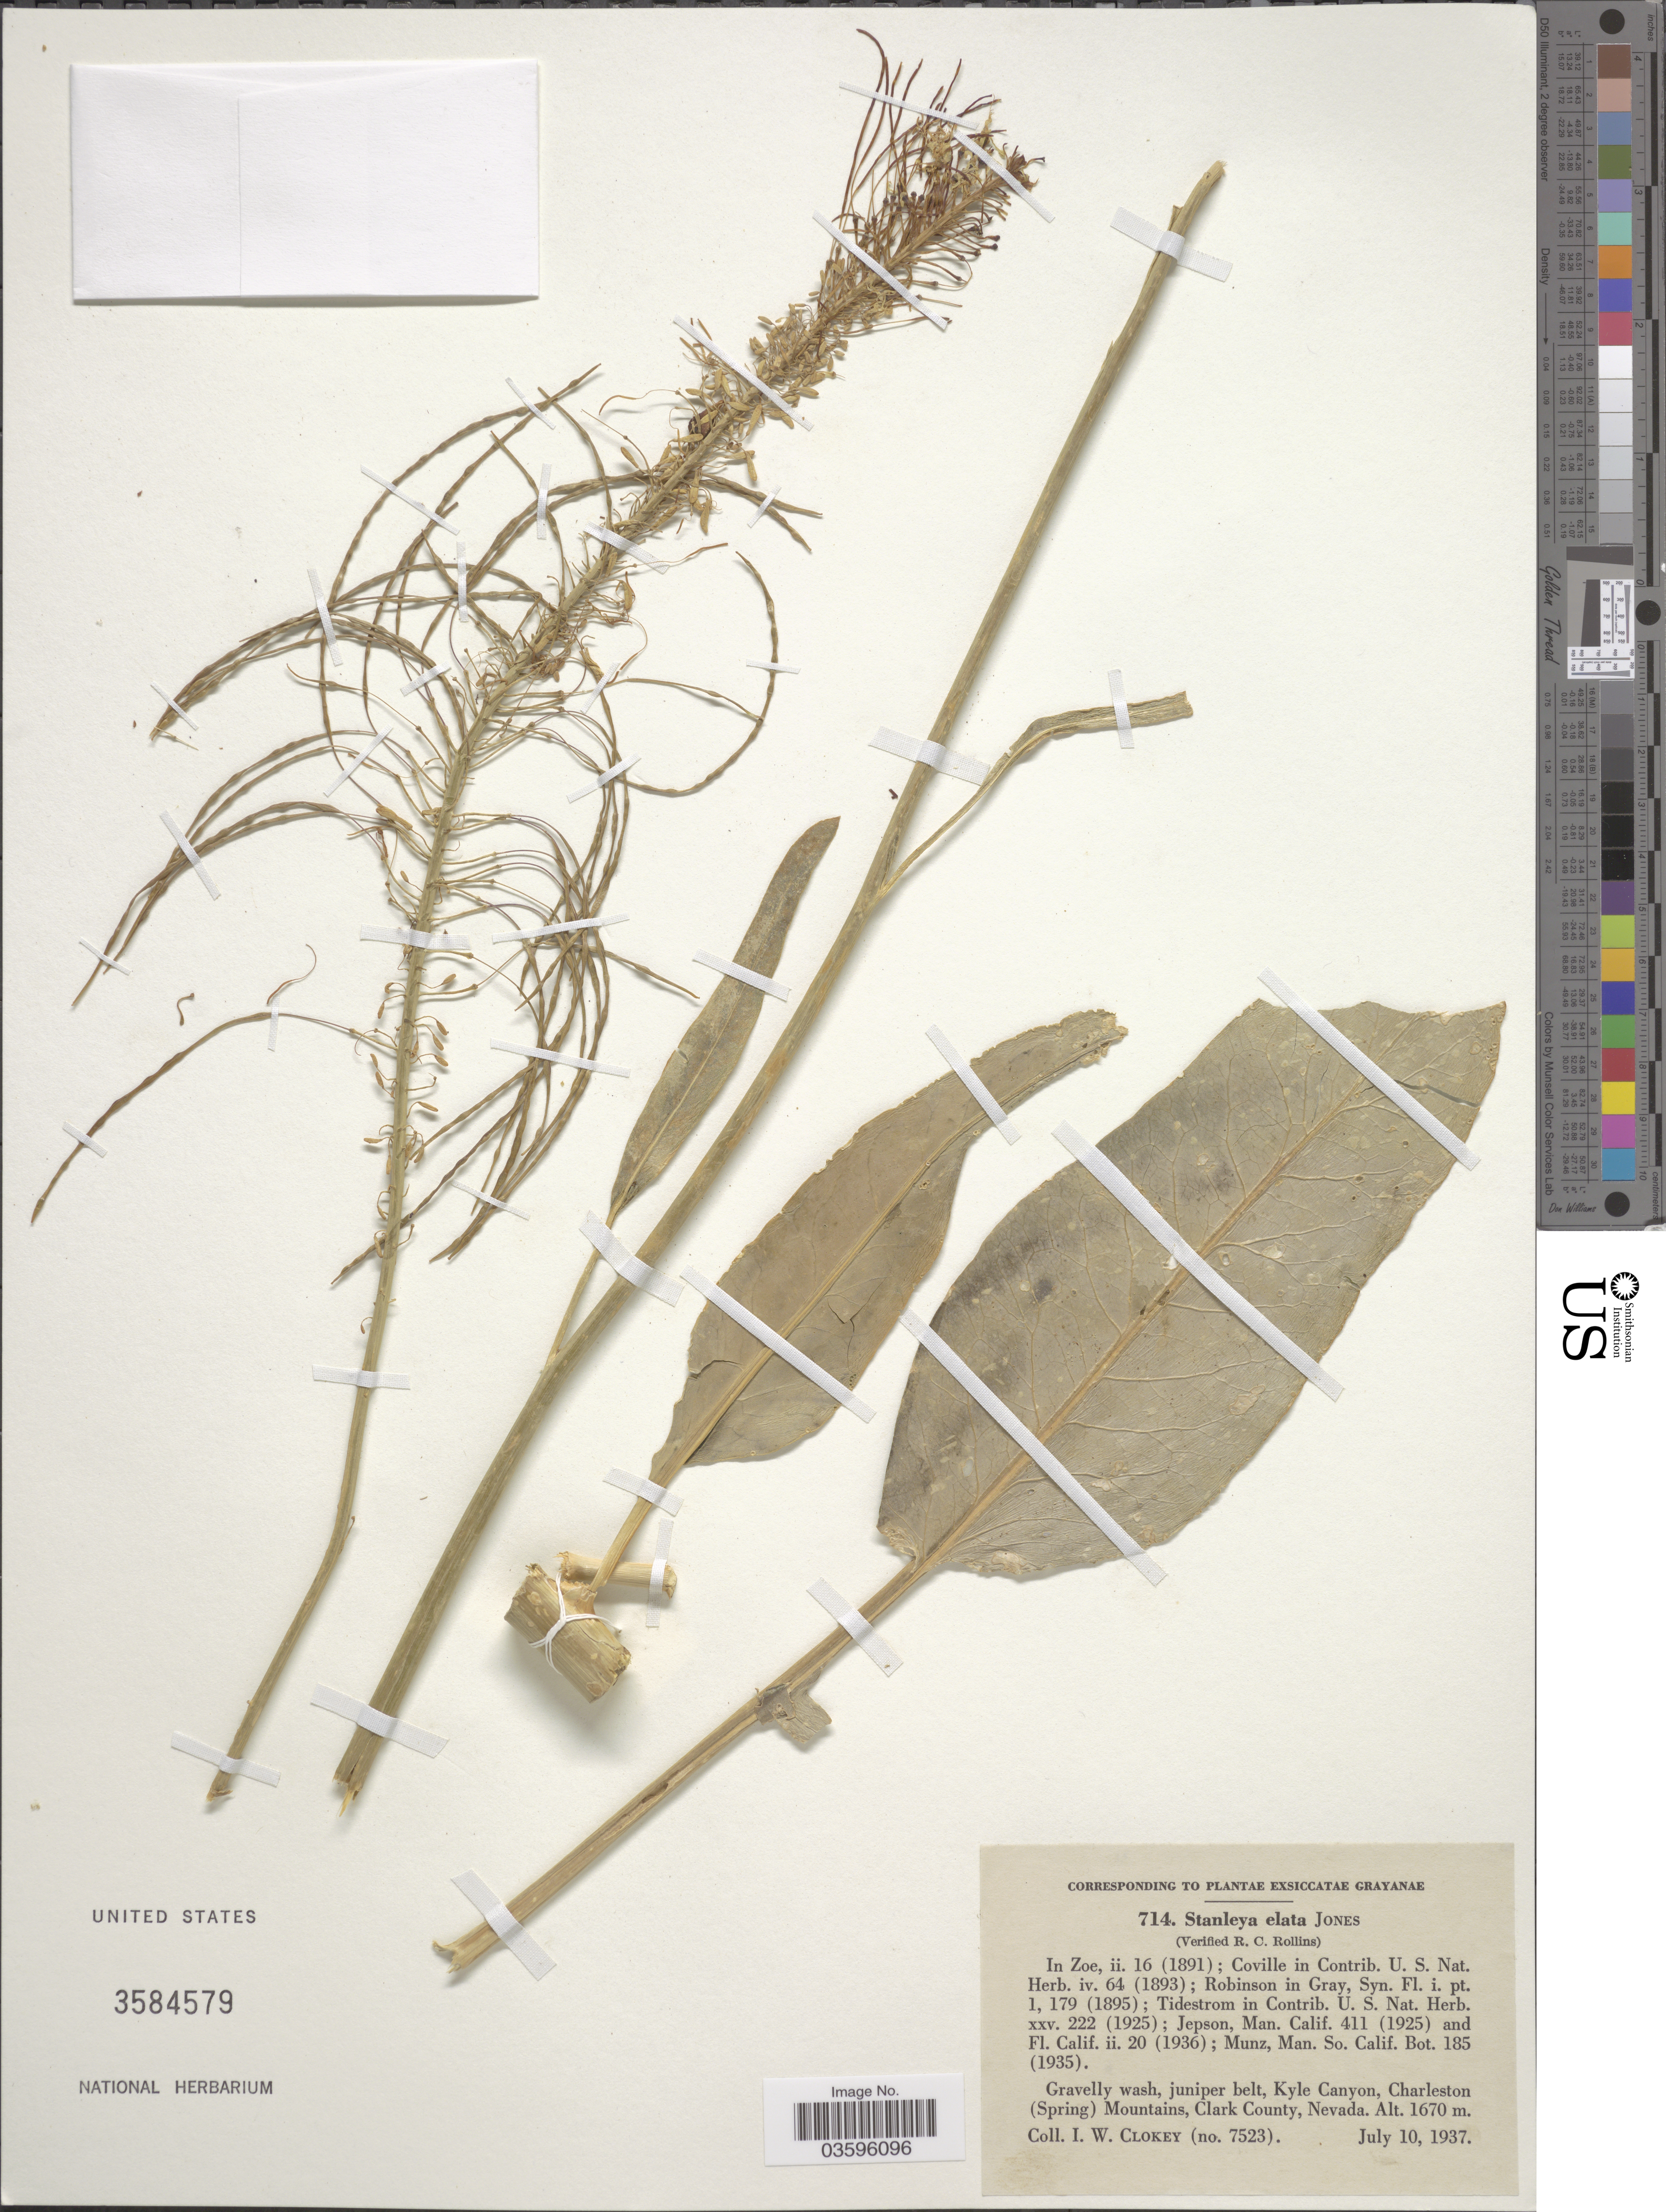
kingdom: Plantae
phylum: Tracheophyta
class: Magnoliopsida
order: Brassicales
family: Brassicaceae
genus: Stanleya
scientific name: Stanleya elata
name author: M.E. Jones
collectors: I. W. Clokey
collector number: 7523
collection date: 1937-07-10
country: United States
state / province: Nevada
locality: Grayanae. Gravelly wash, juniper belt, Kyle Canyon, Charleston (Spring) Mountains, Clark County.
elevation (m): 1670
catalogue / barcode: US 3584579